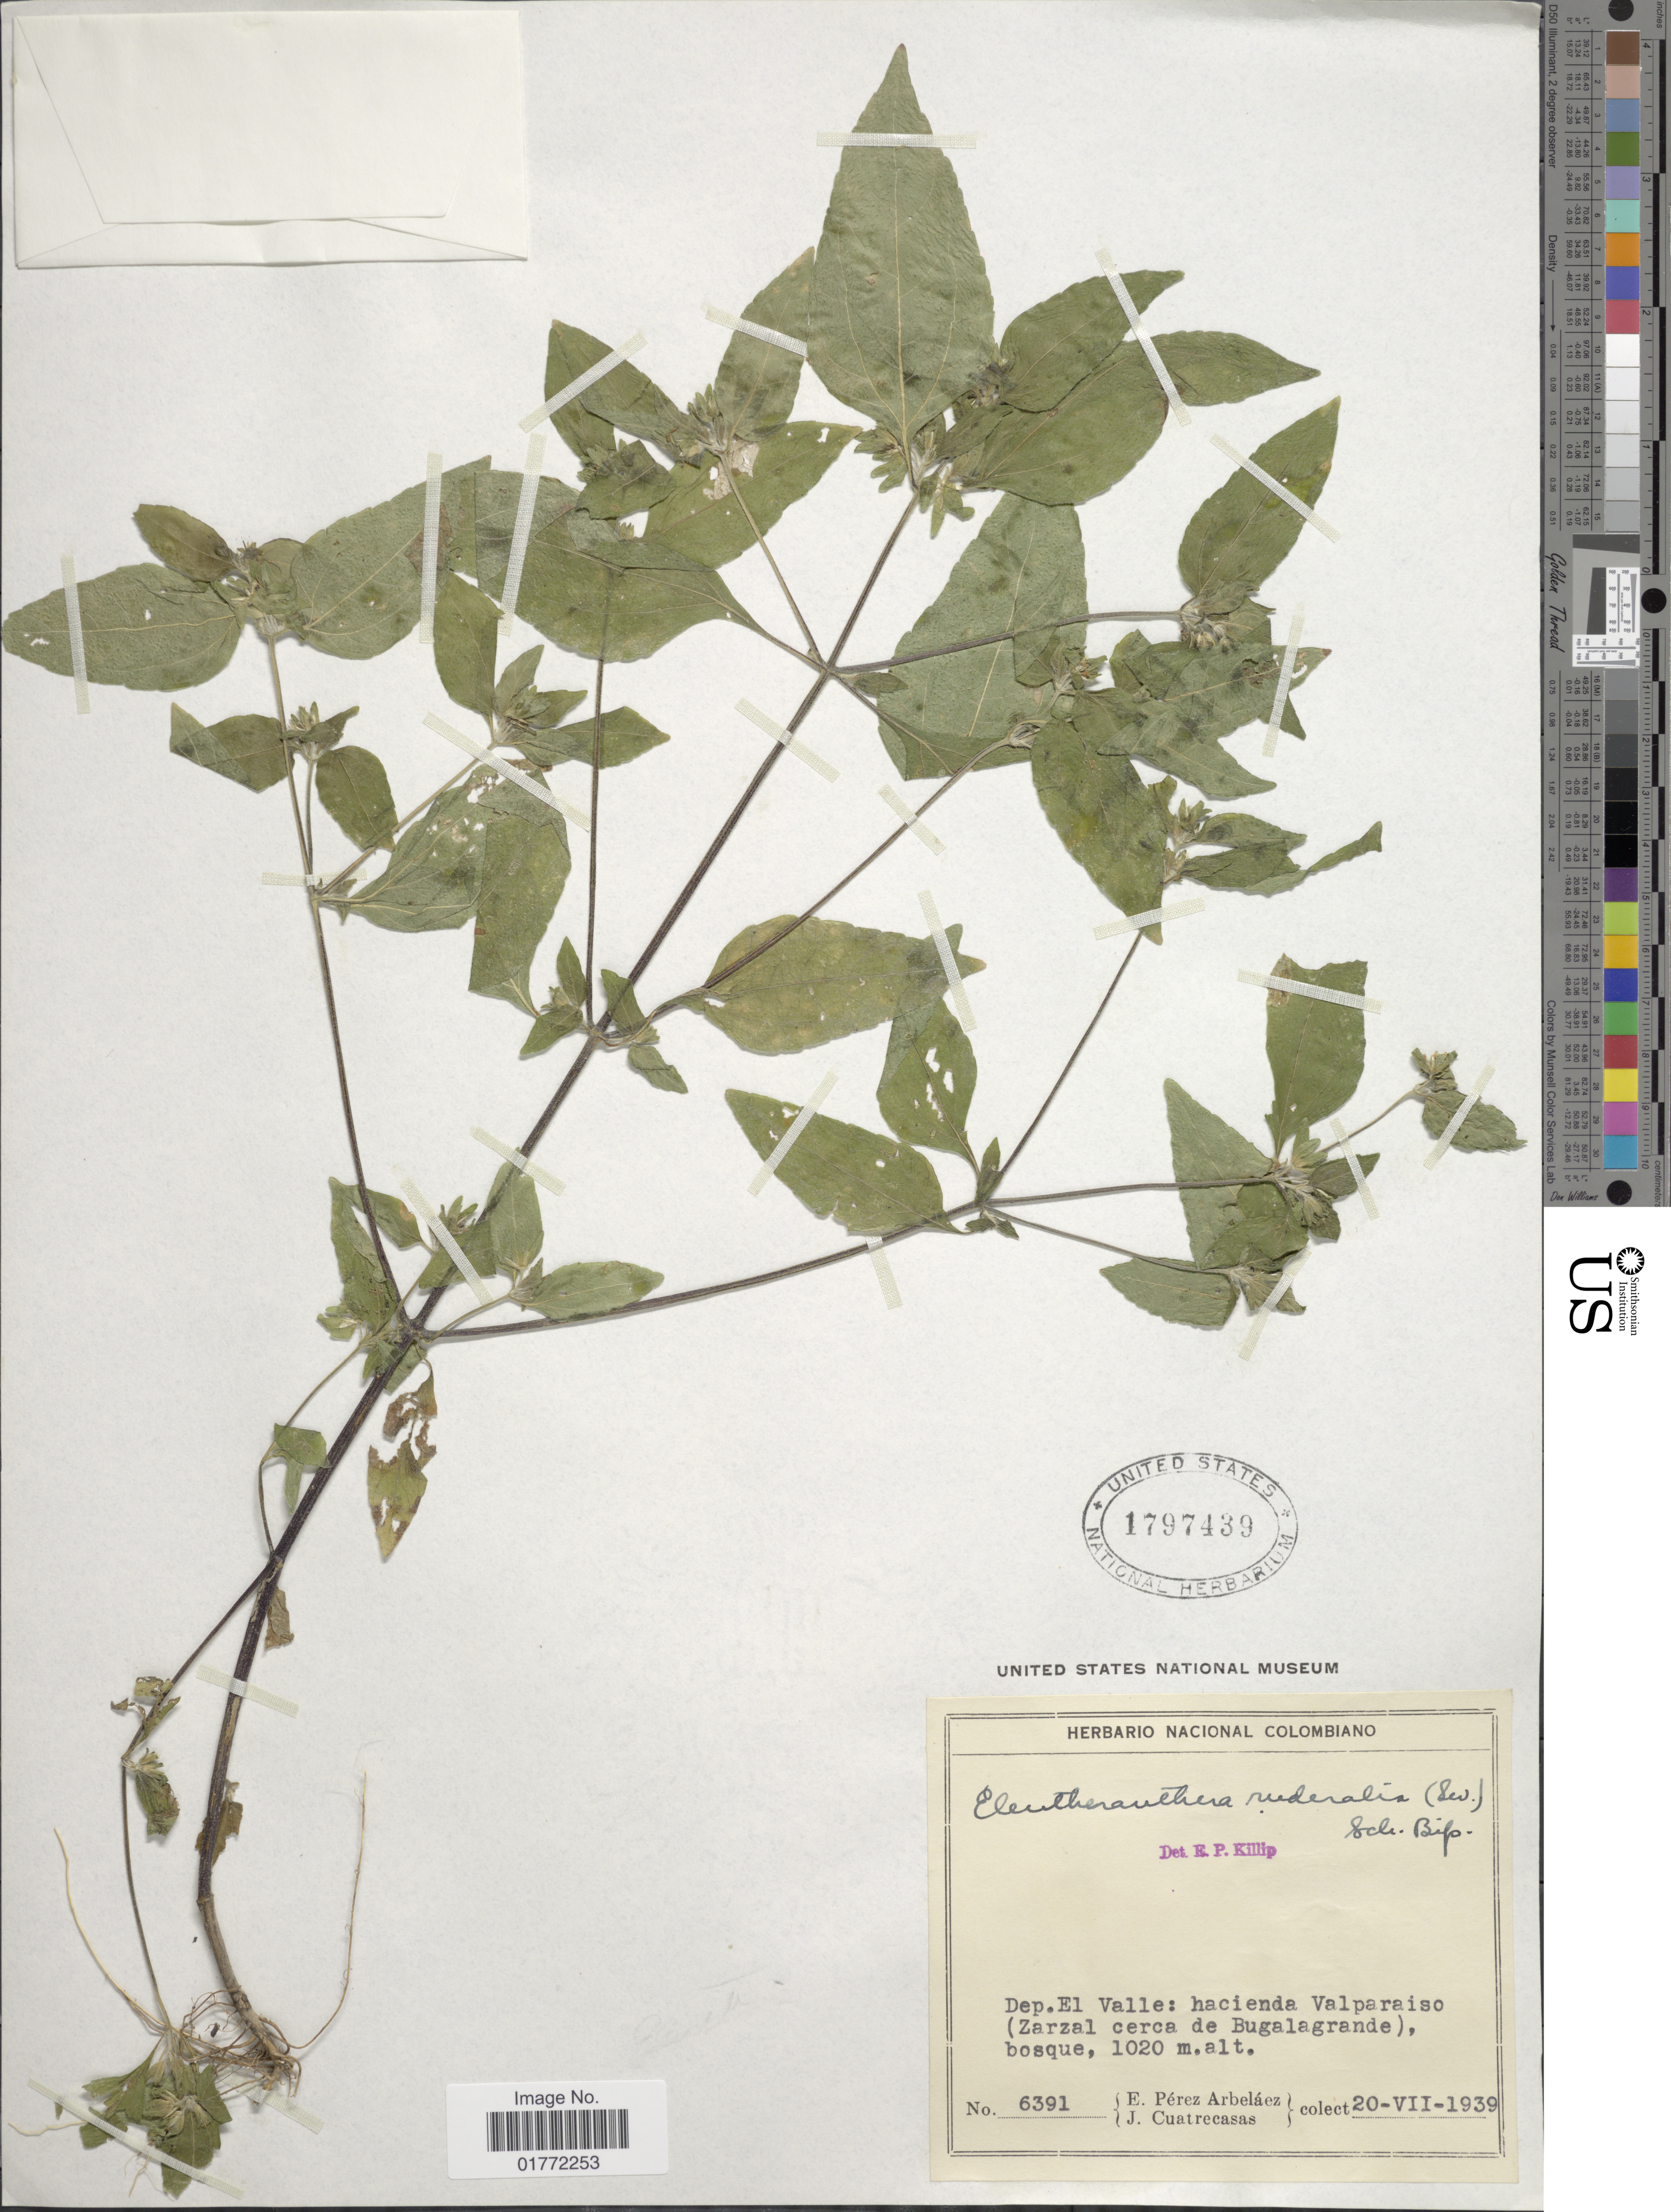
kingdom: Plantae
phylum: Tracheophyta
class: Magnoliopsida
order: Asterales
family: Asteraceae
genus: Eleutheranthera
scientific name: Eleutheranthera ruderalis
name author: (Sw.) Sch. Bip.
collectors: E. P. Arbelaez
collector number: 6391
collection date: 1939-07-20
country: Colombia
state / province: Valle del Cauca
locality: Dep. El Valle: hacienda Valparaiso (Zarzal cerca de Bugalagrande), bosque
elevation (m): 1020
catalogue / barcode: US 1797439